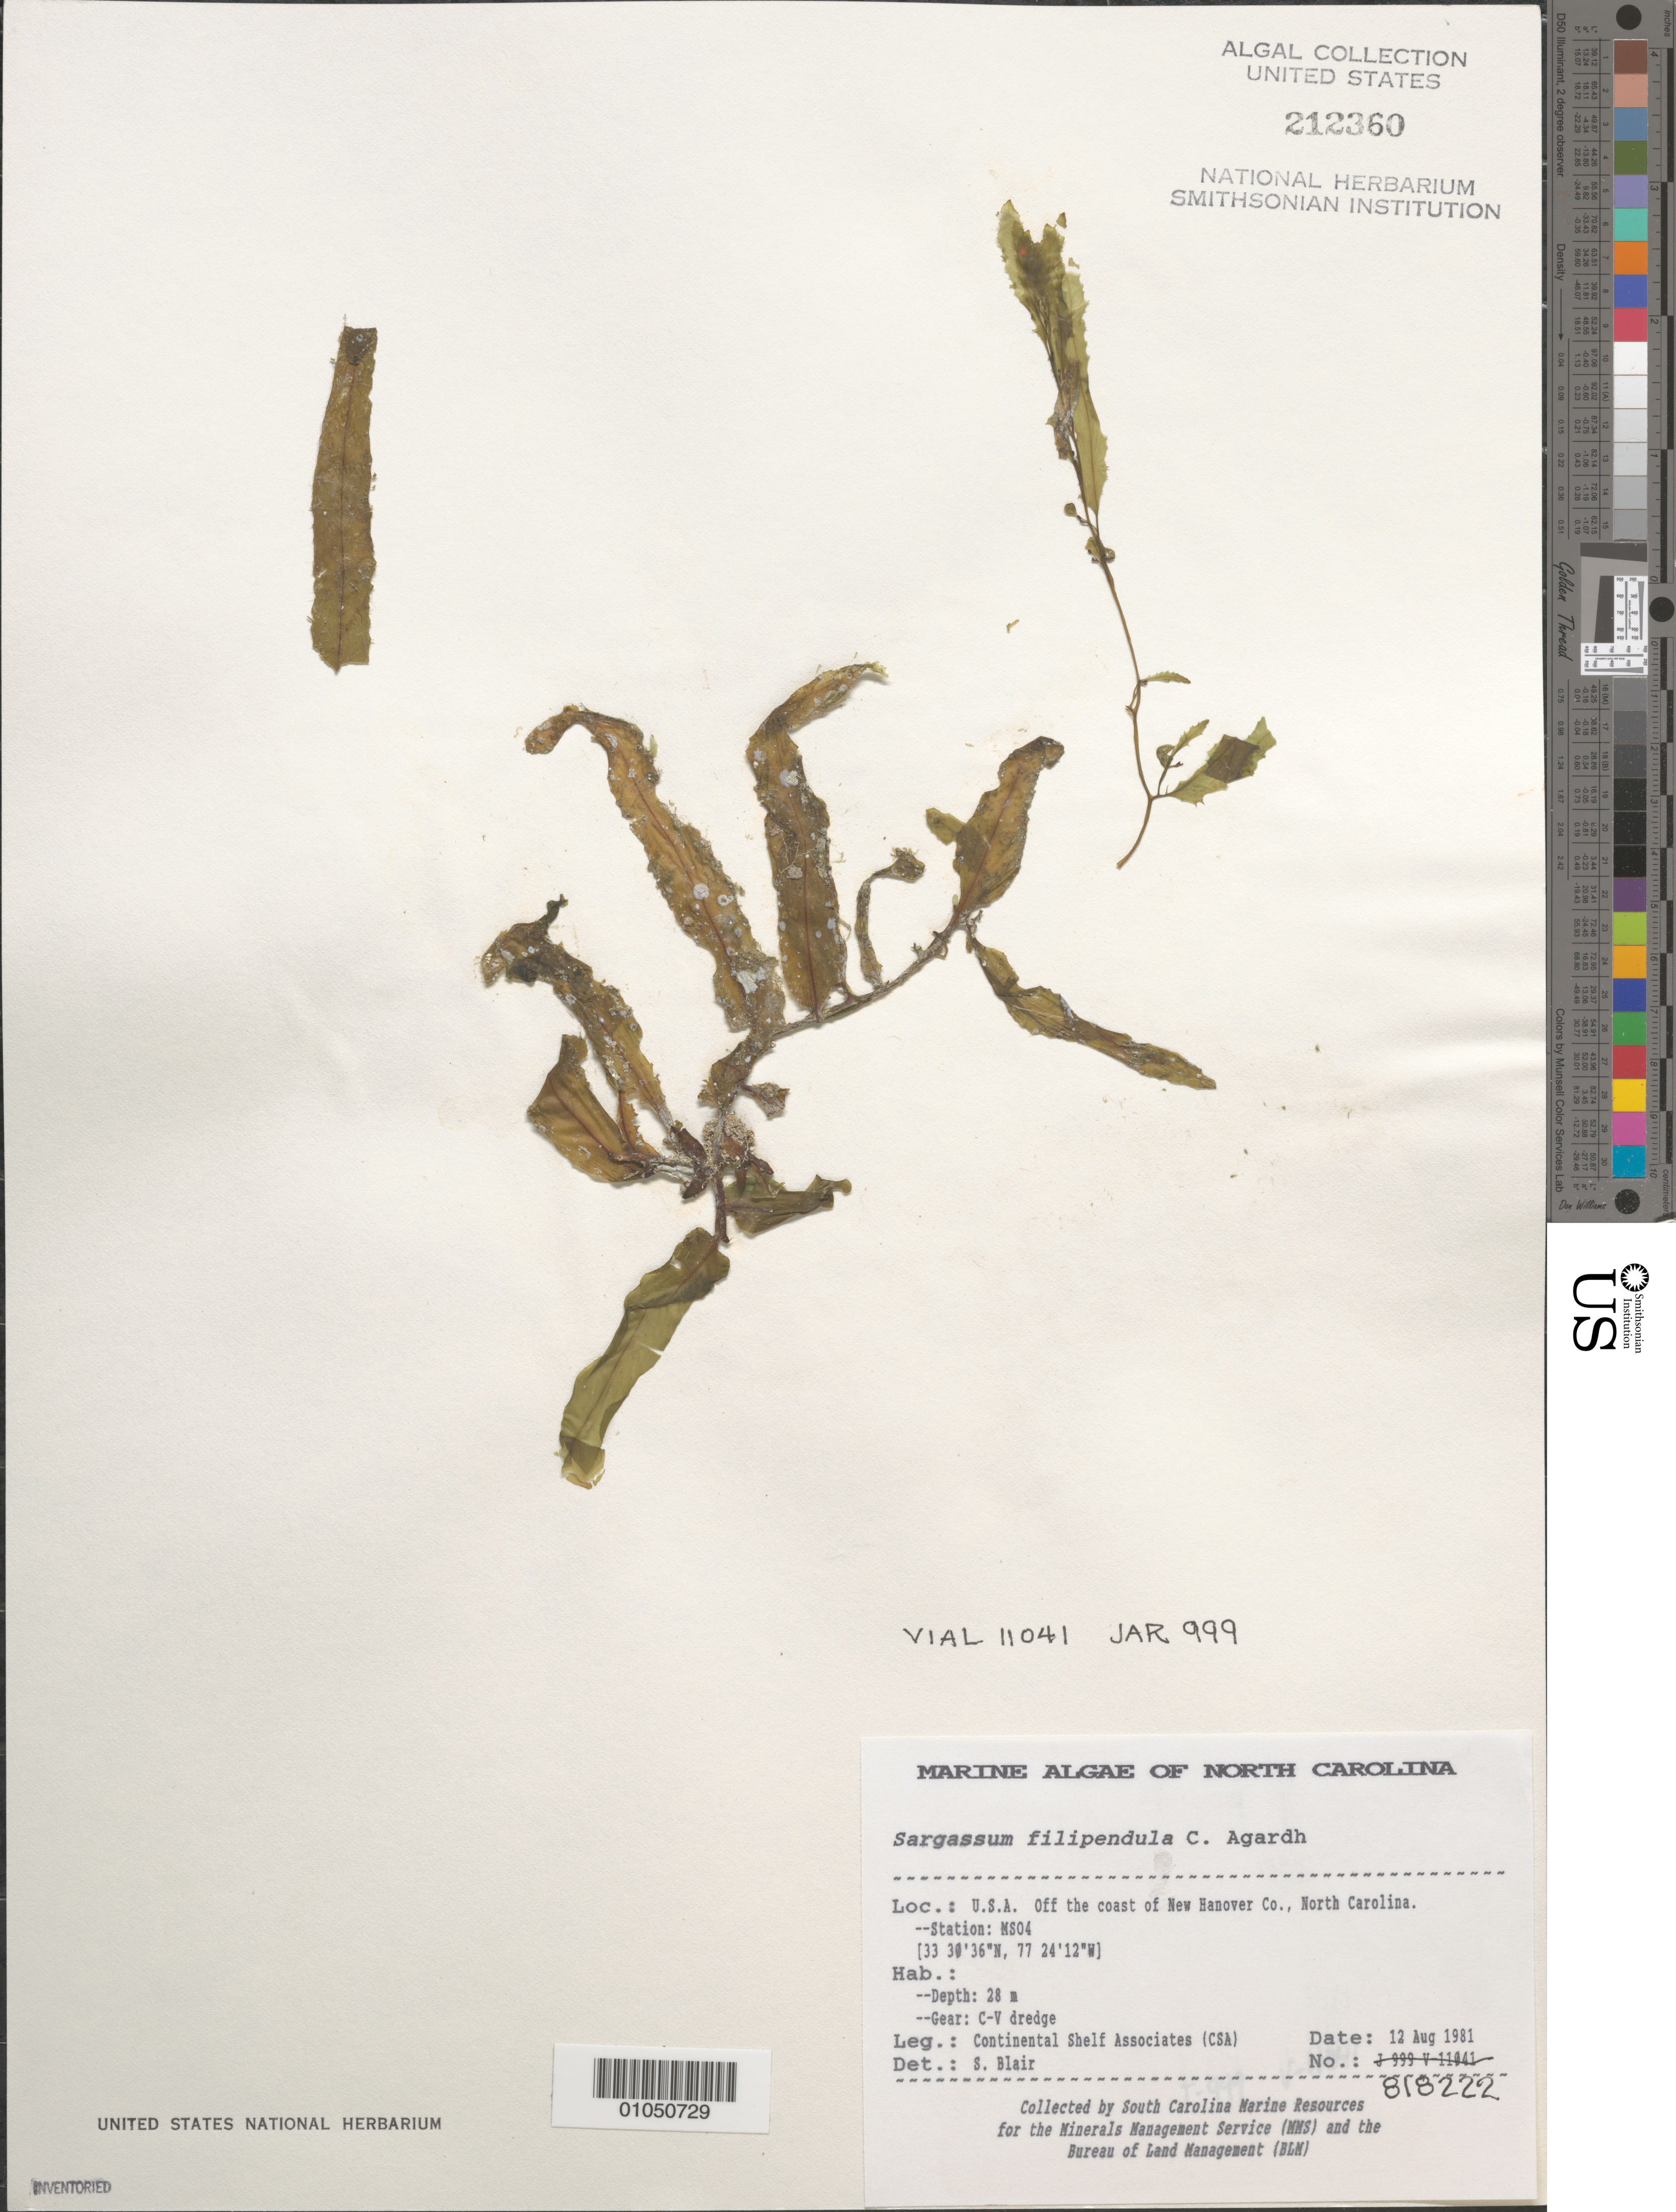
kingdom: Chromista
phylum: Ochrophyta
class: Phaeophyceae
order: Fucales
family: Sargassaceae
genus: Sargassum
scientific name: Sargassum filipendula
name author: C. Agardh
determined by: Blair, S. M.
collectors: Continental Shelf Associates for the MMS/BLM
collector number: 818222 Station MS04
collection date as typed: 12 Aug 1981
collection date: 1981-08-12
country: United States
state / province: North Carolina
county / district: New Hanover County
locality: Off coast of New Hanover County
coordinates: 33 30'36"N, 077 24'12"W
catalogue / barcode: US 212360